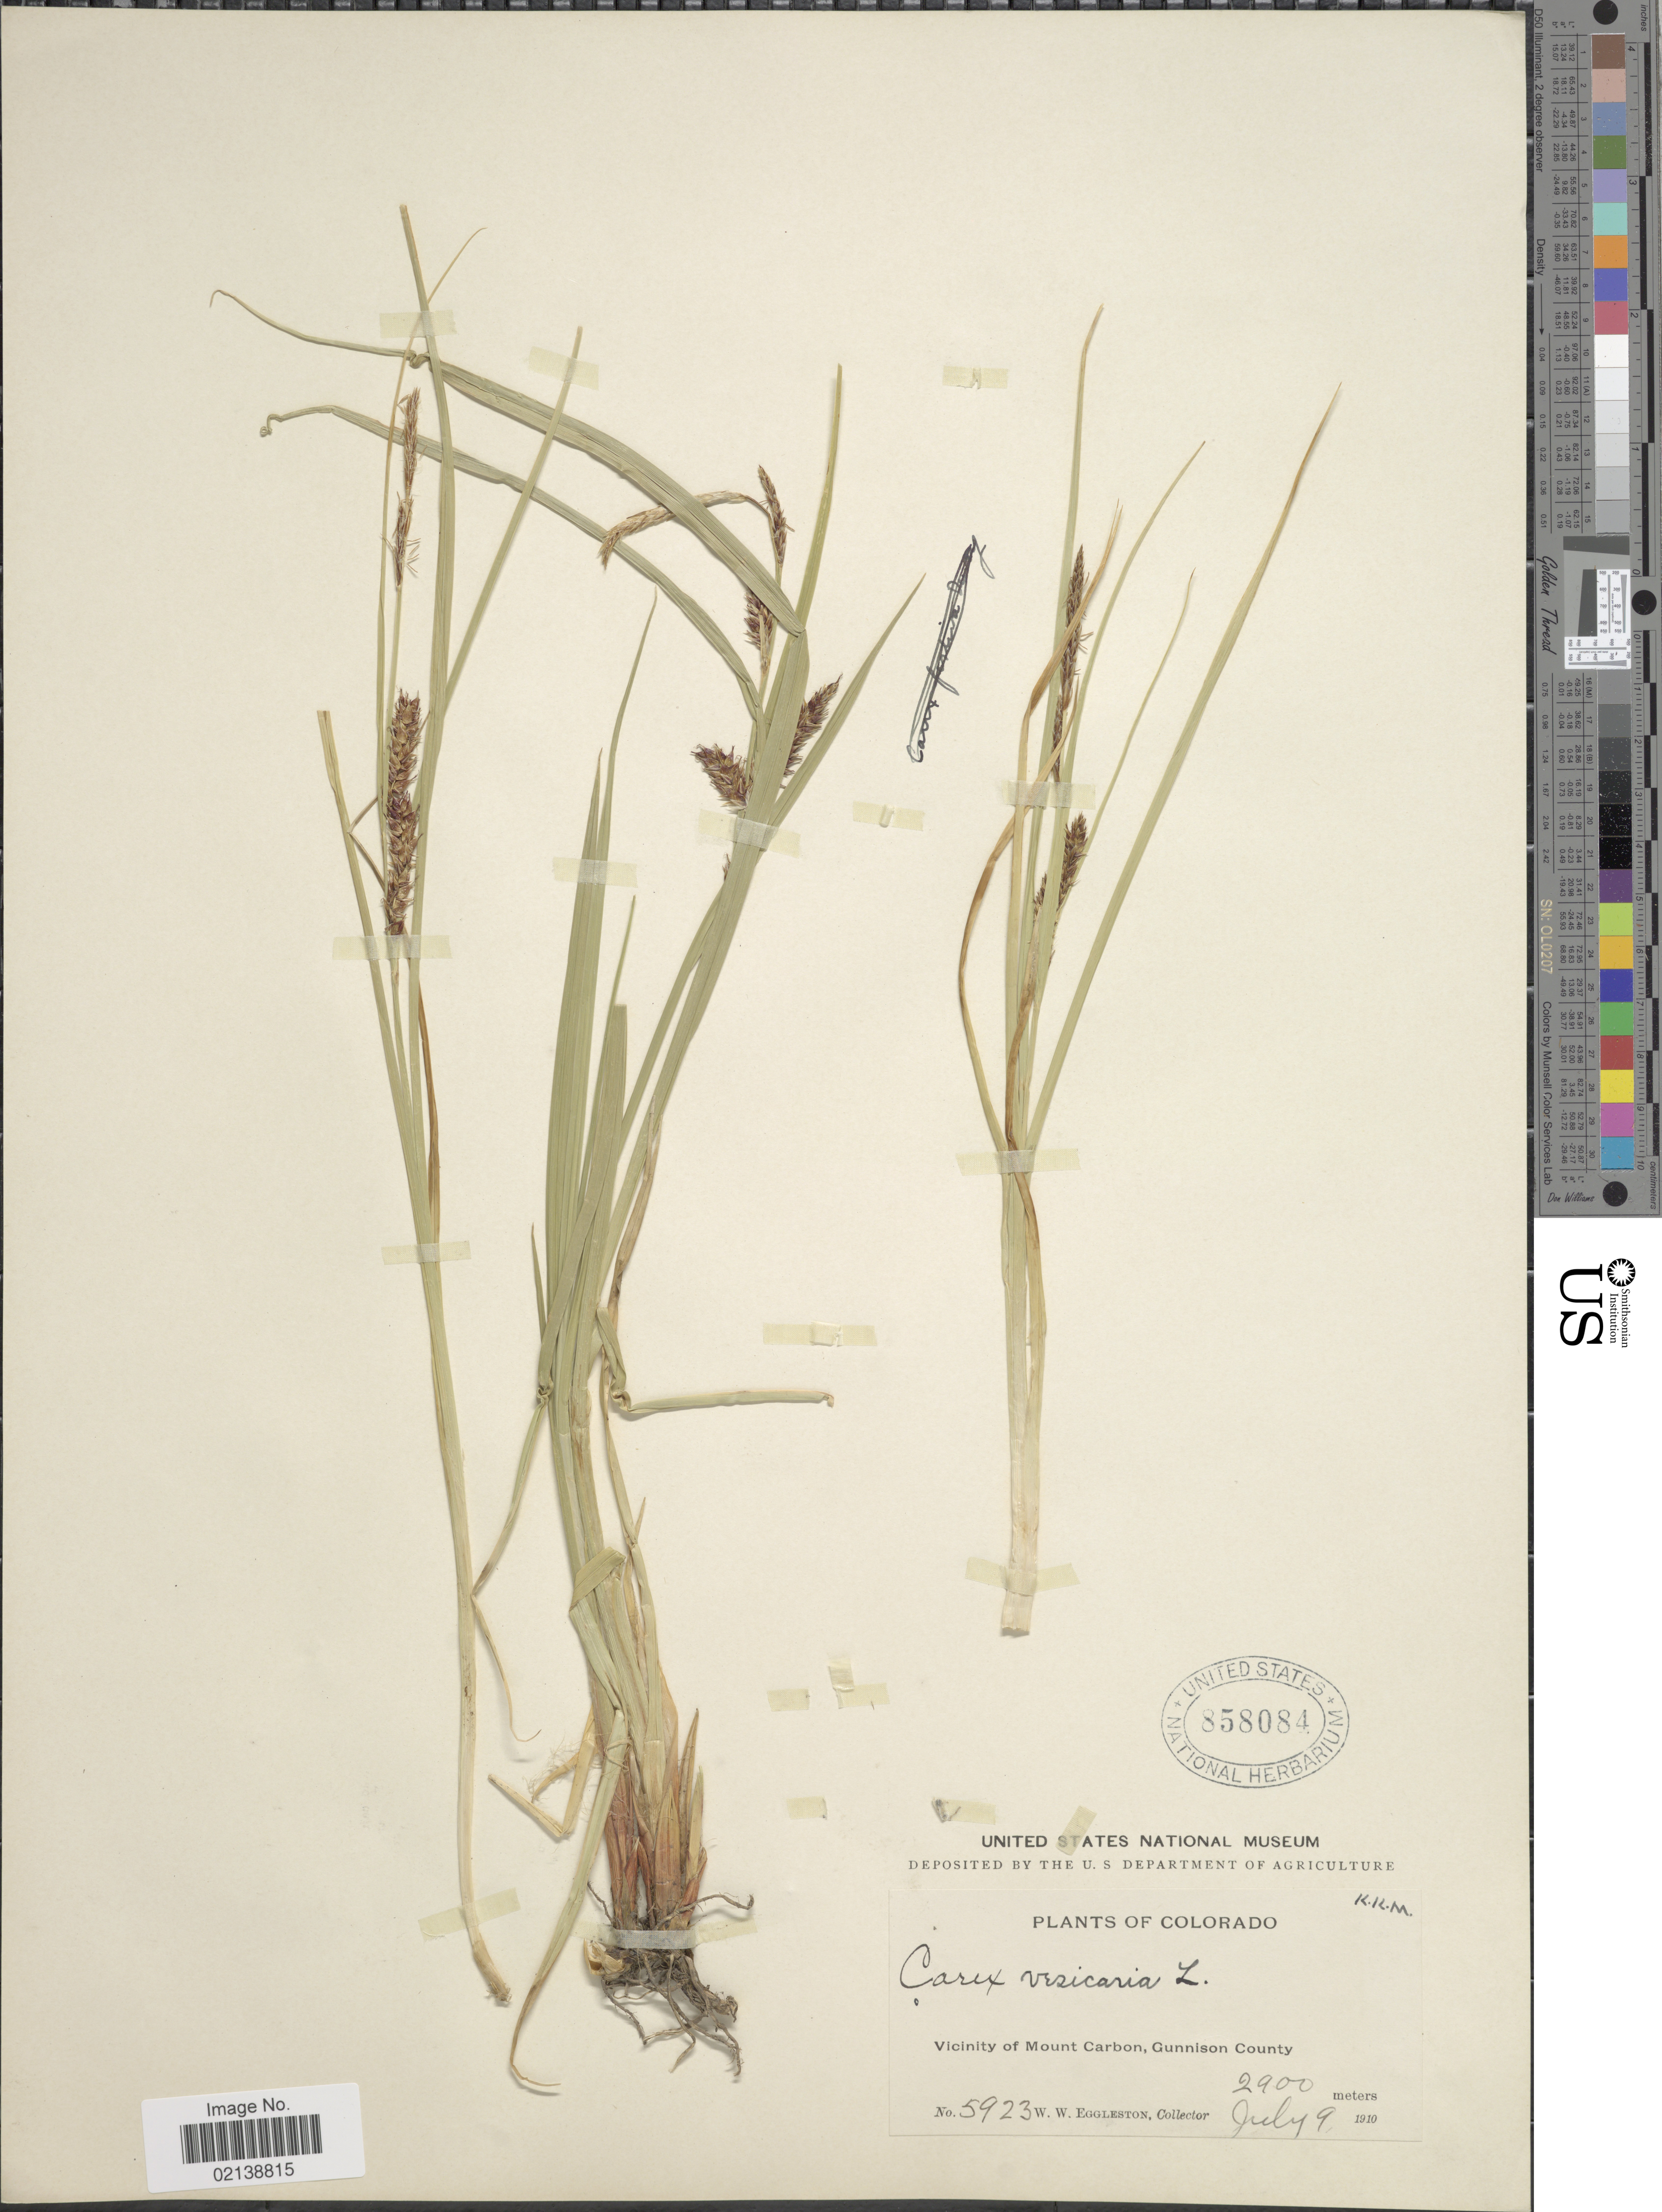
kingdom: Plantae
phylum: Tracheophyta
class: Liliopsida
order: Poales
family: Cyperaceae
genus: Carex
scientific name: Carex vesicaria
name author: L.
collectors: W. W. Eggleston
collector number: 5923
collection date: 1910-07-09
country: United States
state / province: Colorado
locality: Vicinity of Mount Carbon, Gunnison County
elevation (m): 2900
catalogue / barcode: US 858084